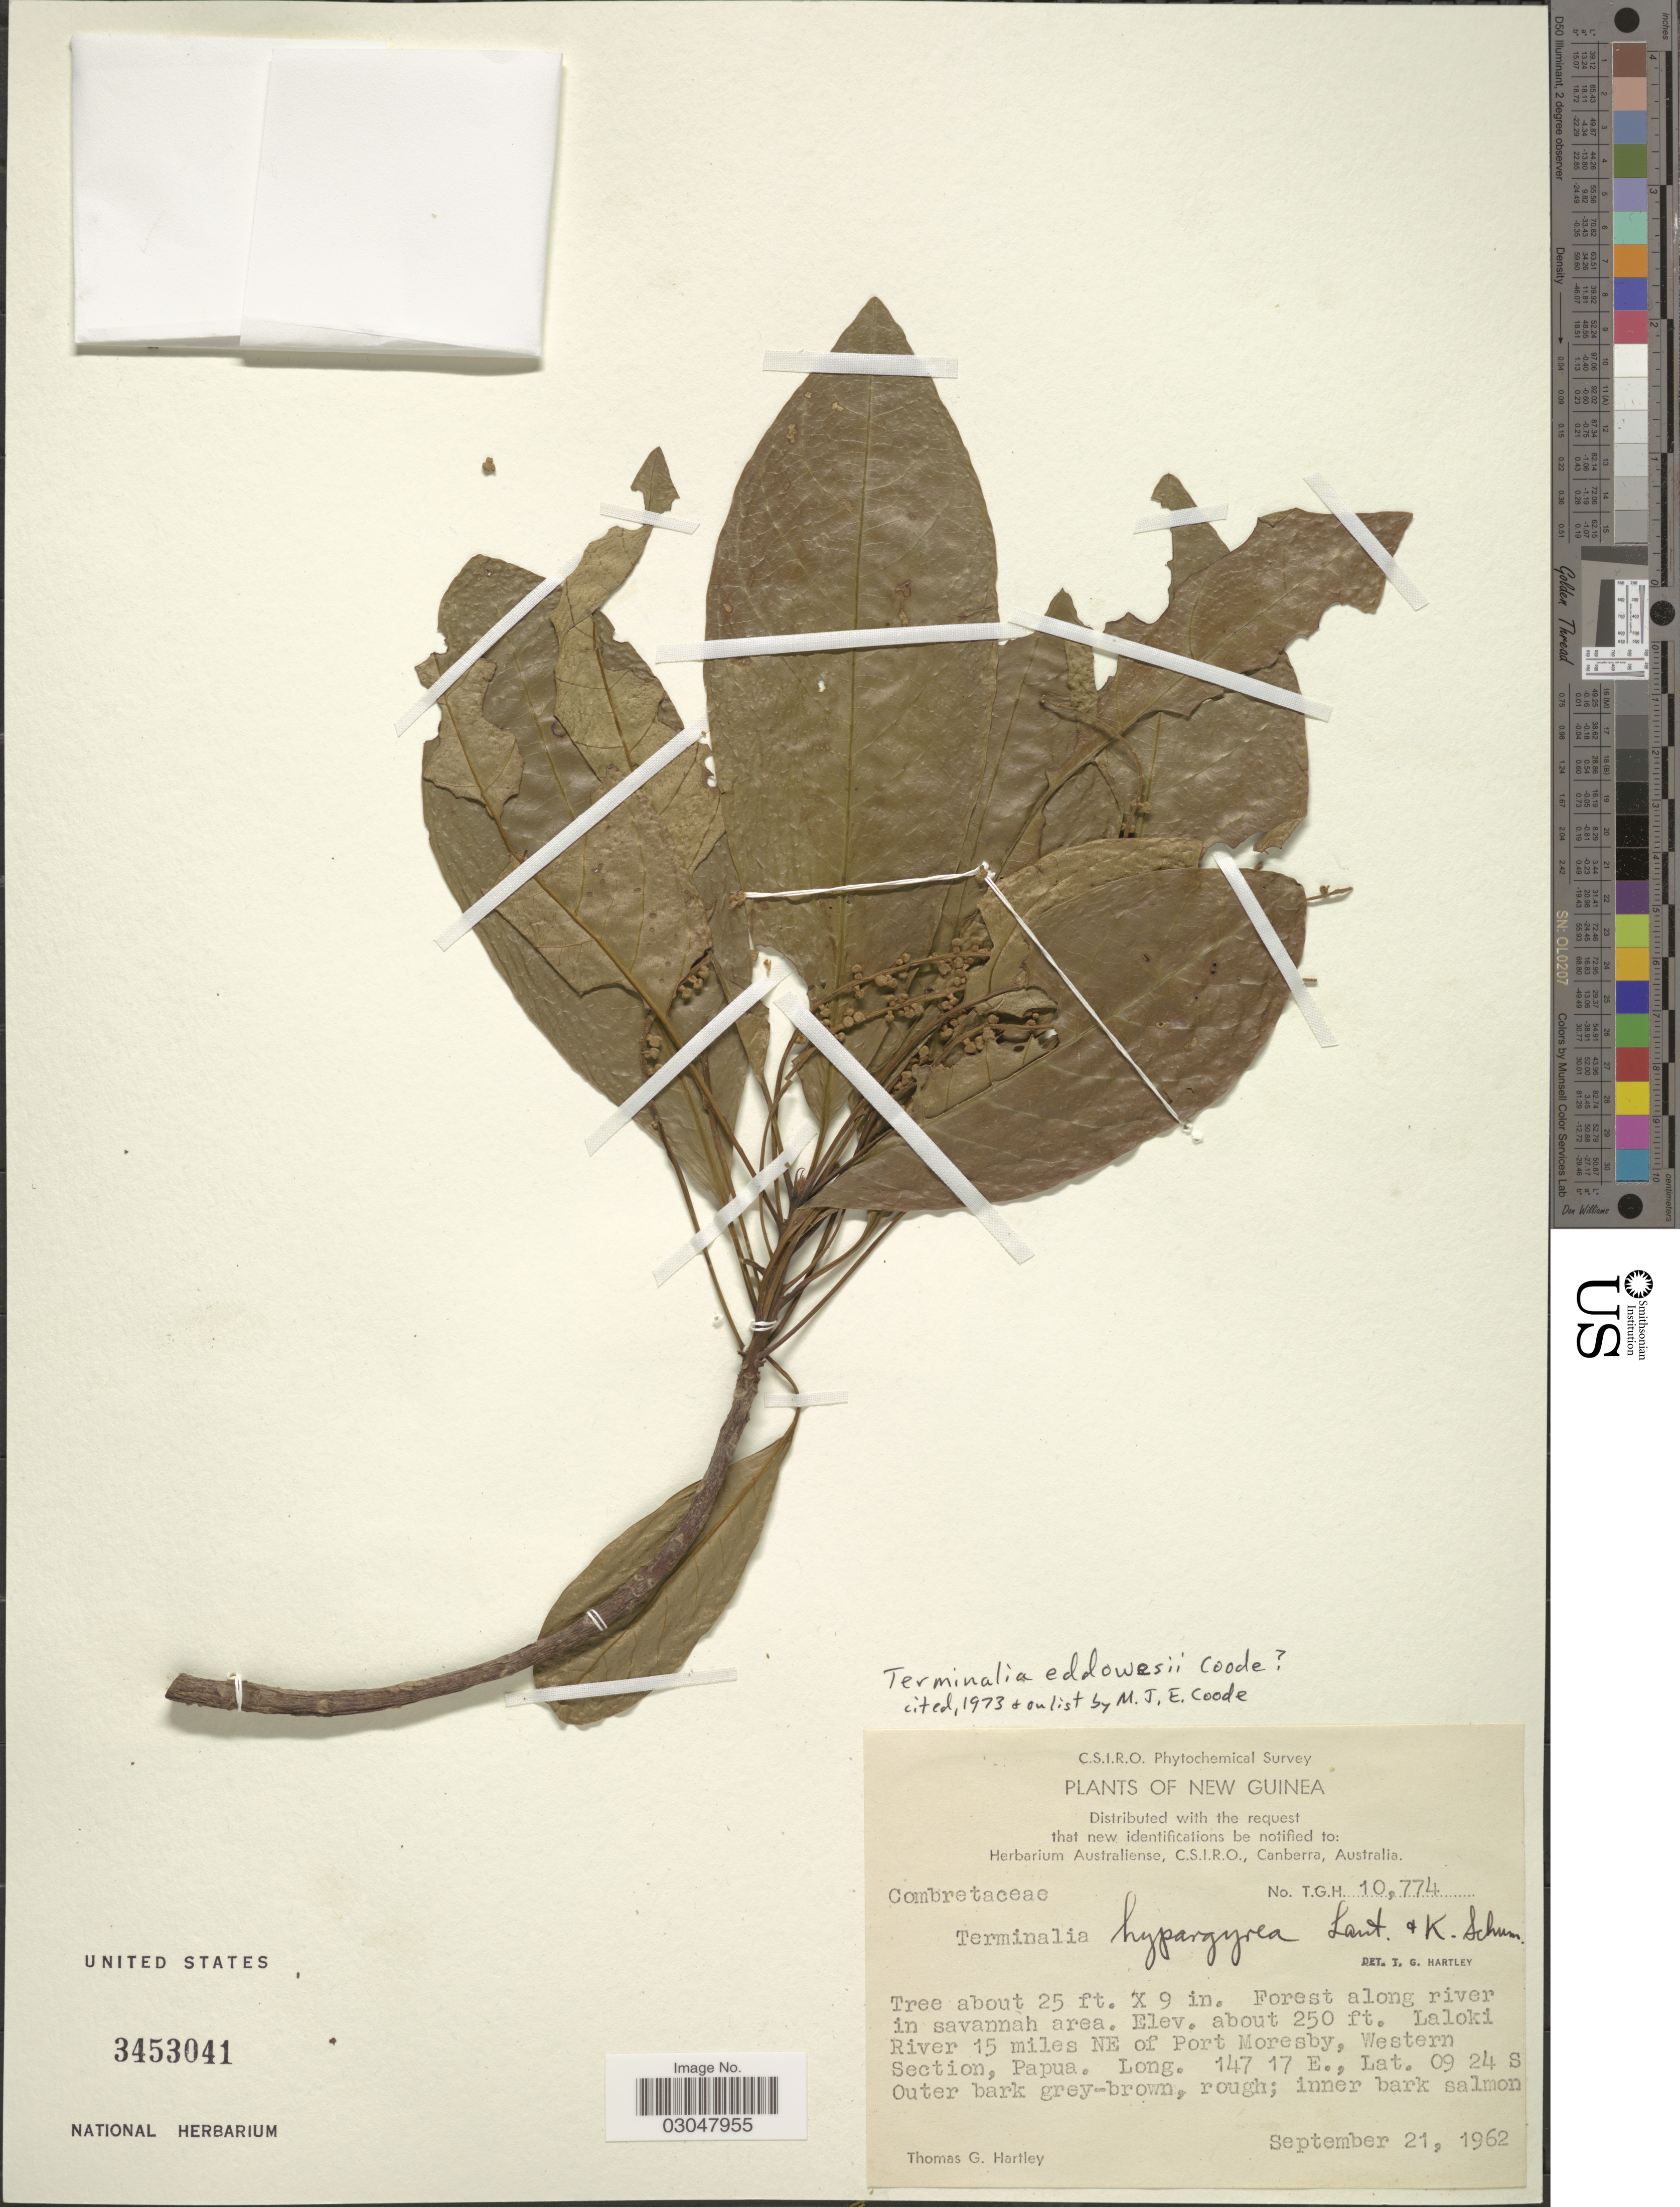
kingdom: Plantae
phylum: Tracheophyta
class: Magnoliopsida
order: Myrtales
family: Combretaceae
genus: Terminalia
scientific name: Terminalia eddowesii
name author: Coode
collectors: T. G. Hartley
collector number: T.G.H. 10774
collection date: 1962-09-21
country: Papua New Guinea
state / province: Manus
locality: Forest along river in savannah area. Laloki River 15 miles NE of Port Moresby, Western Section, Papua.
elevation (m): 76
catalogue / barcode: US 3453041